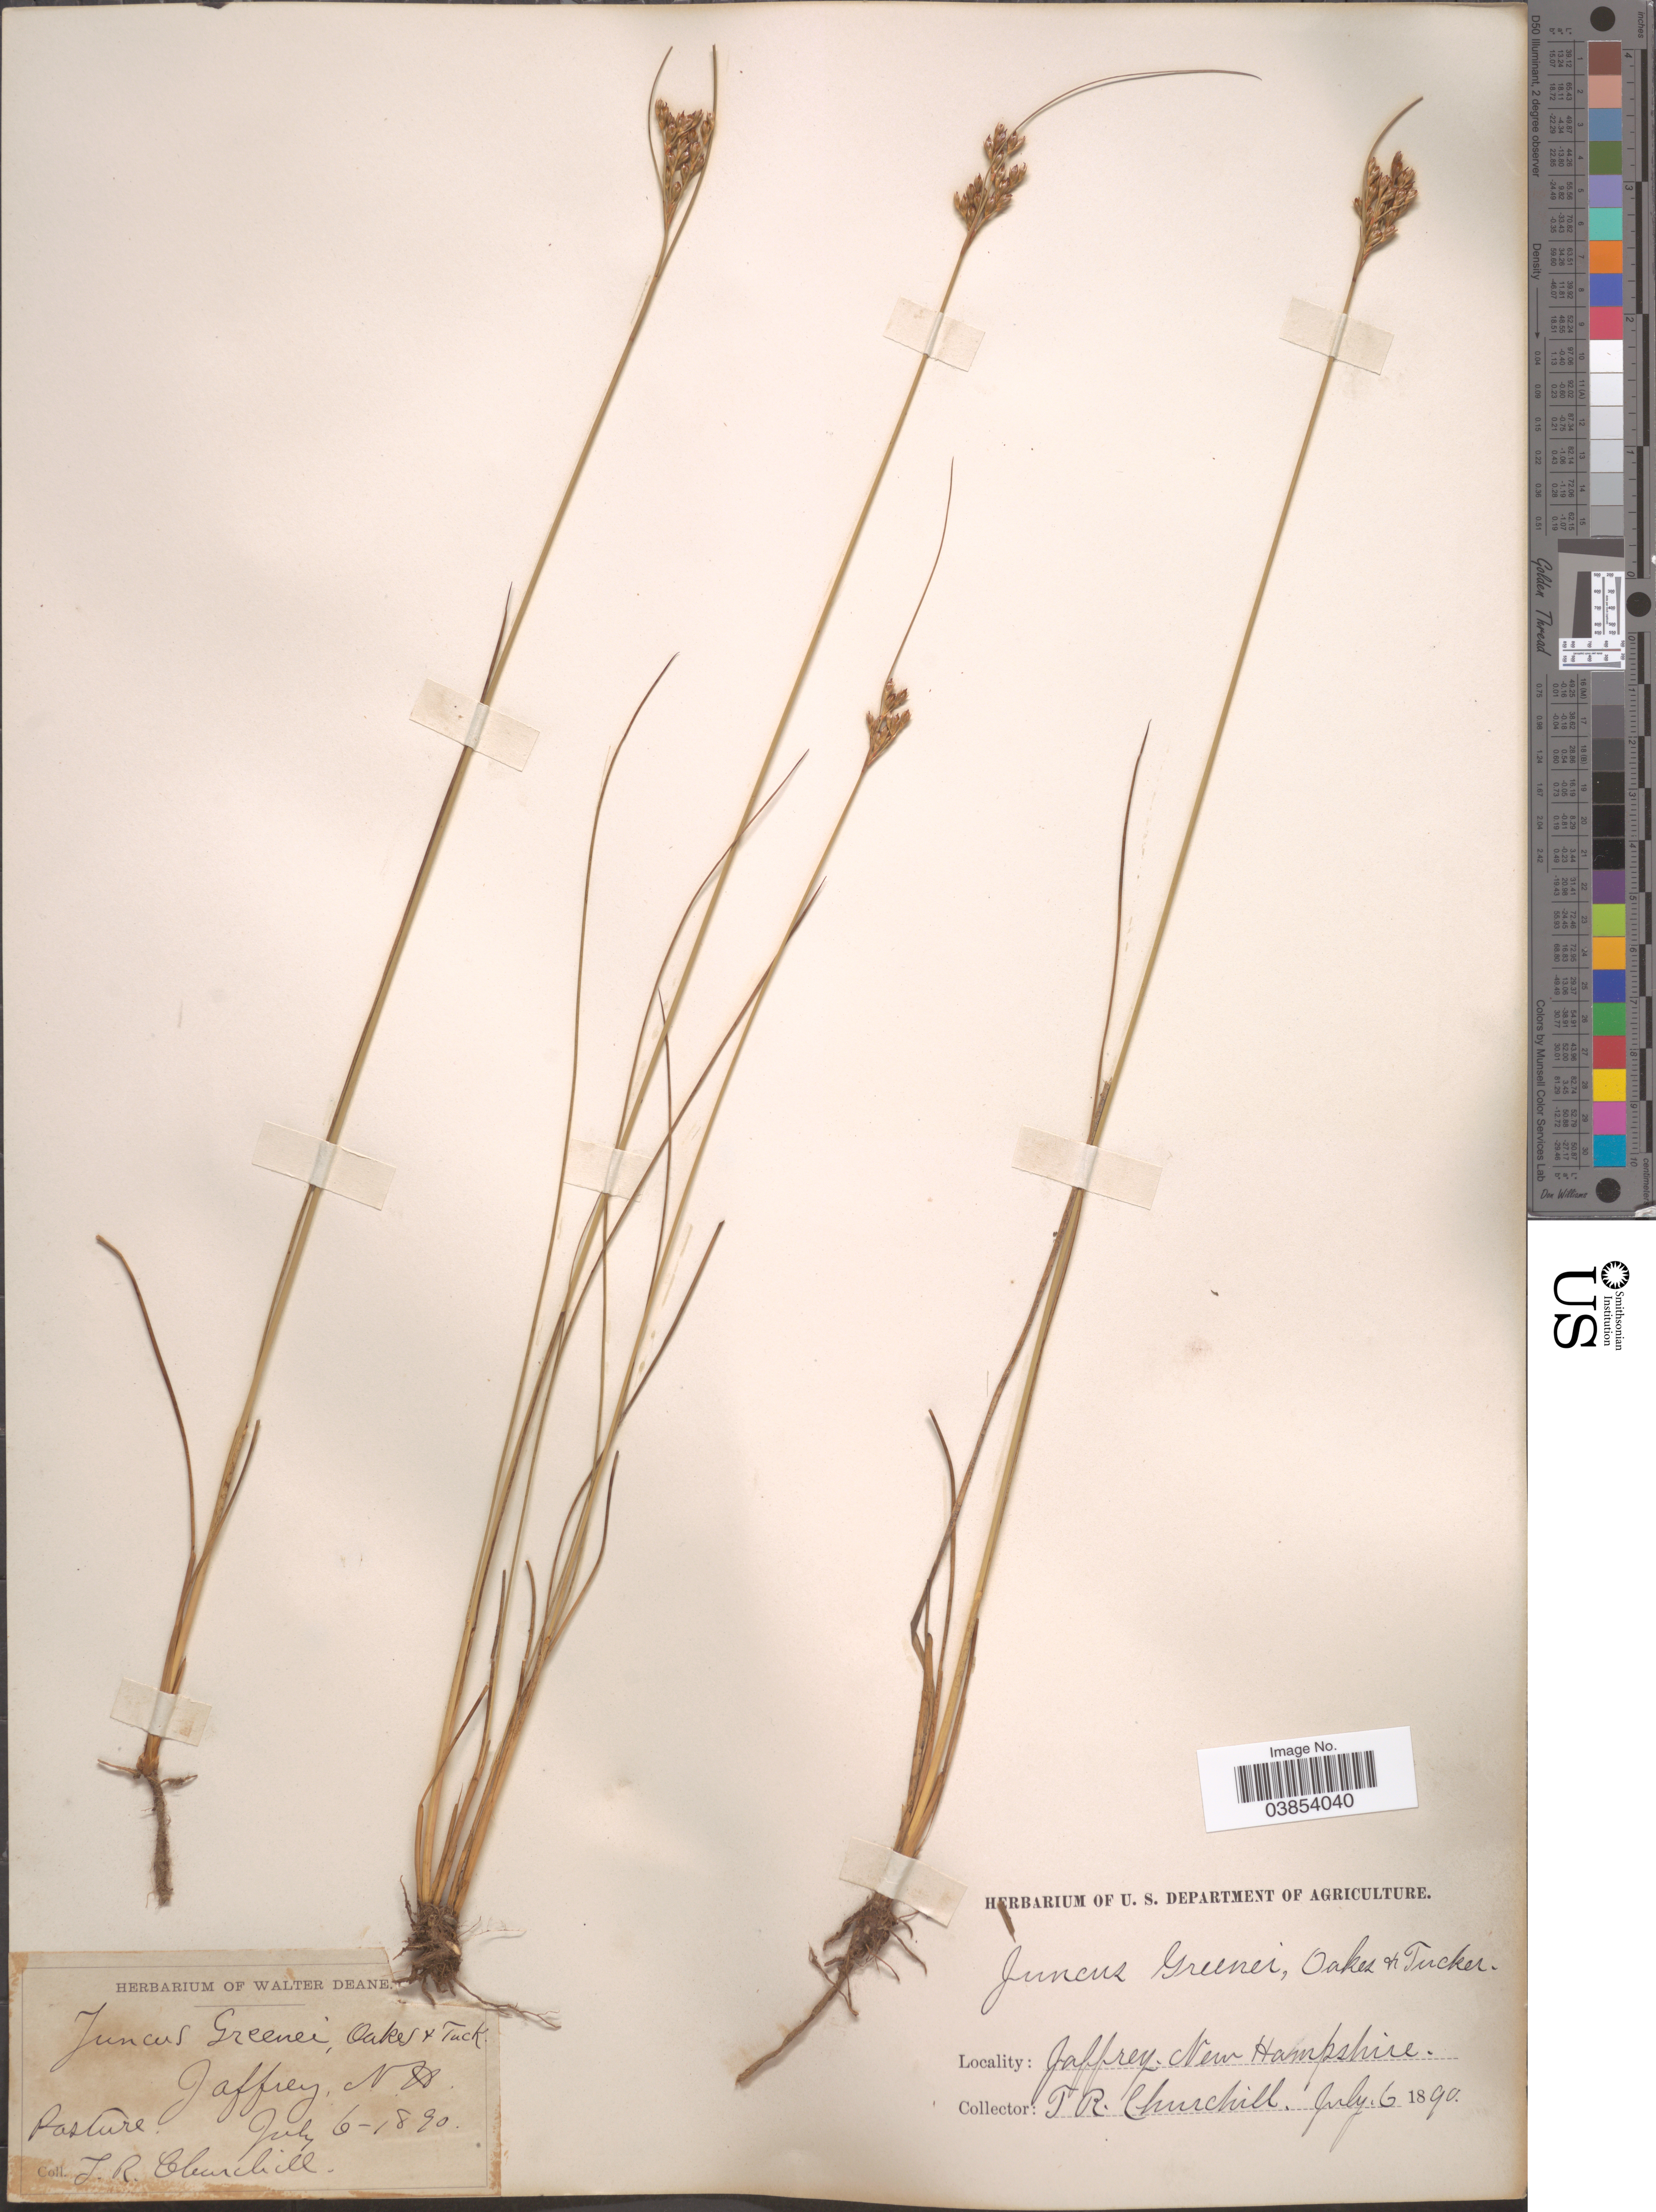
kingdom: Plantae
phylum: Tracheophyta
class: Liliopsida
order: Poales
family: Juncaceae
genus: Juncus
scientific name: Juncus greenei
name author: Oakes & Tuck.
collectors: T. Churchill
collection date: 1890-07-06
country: United States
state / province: New Hampshire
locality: Jaffrey.